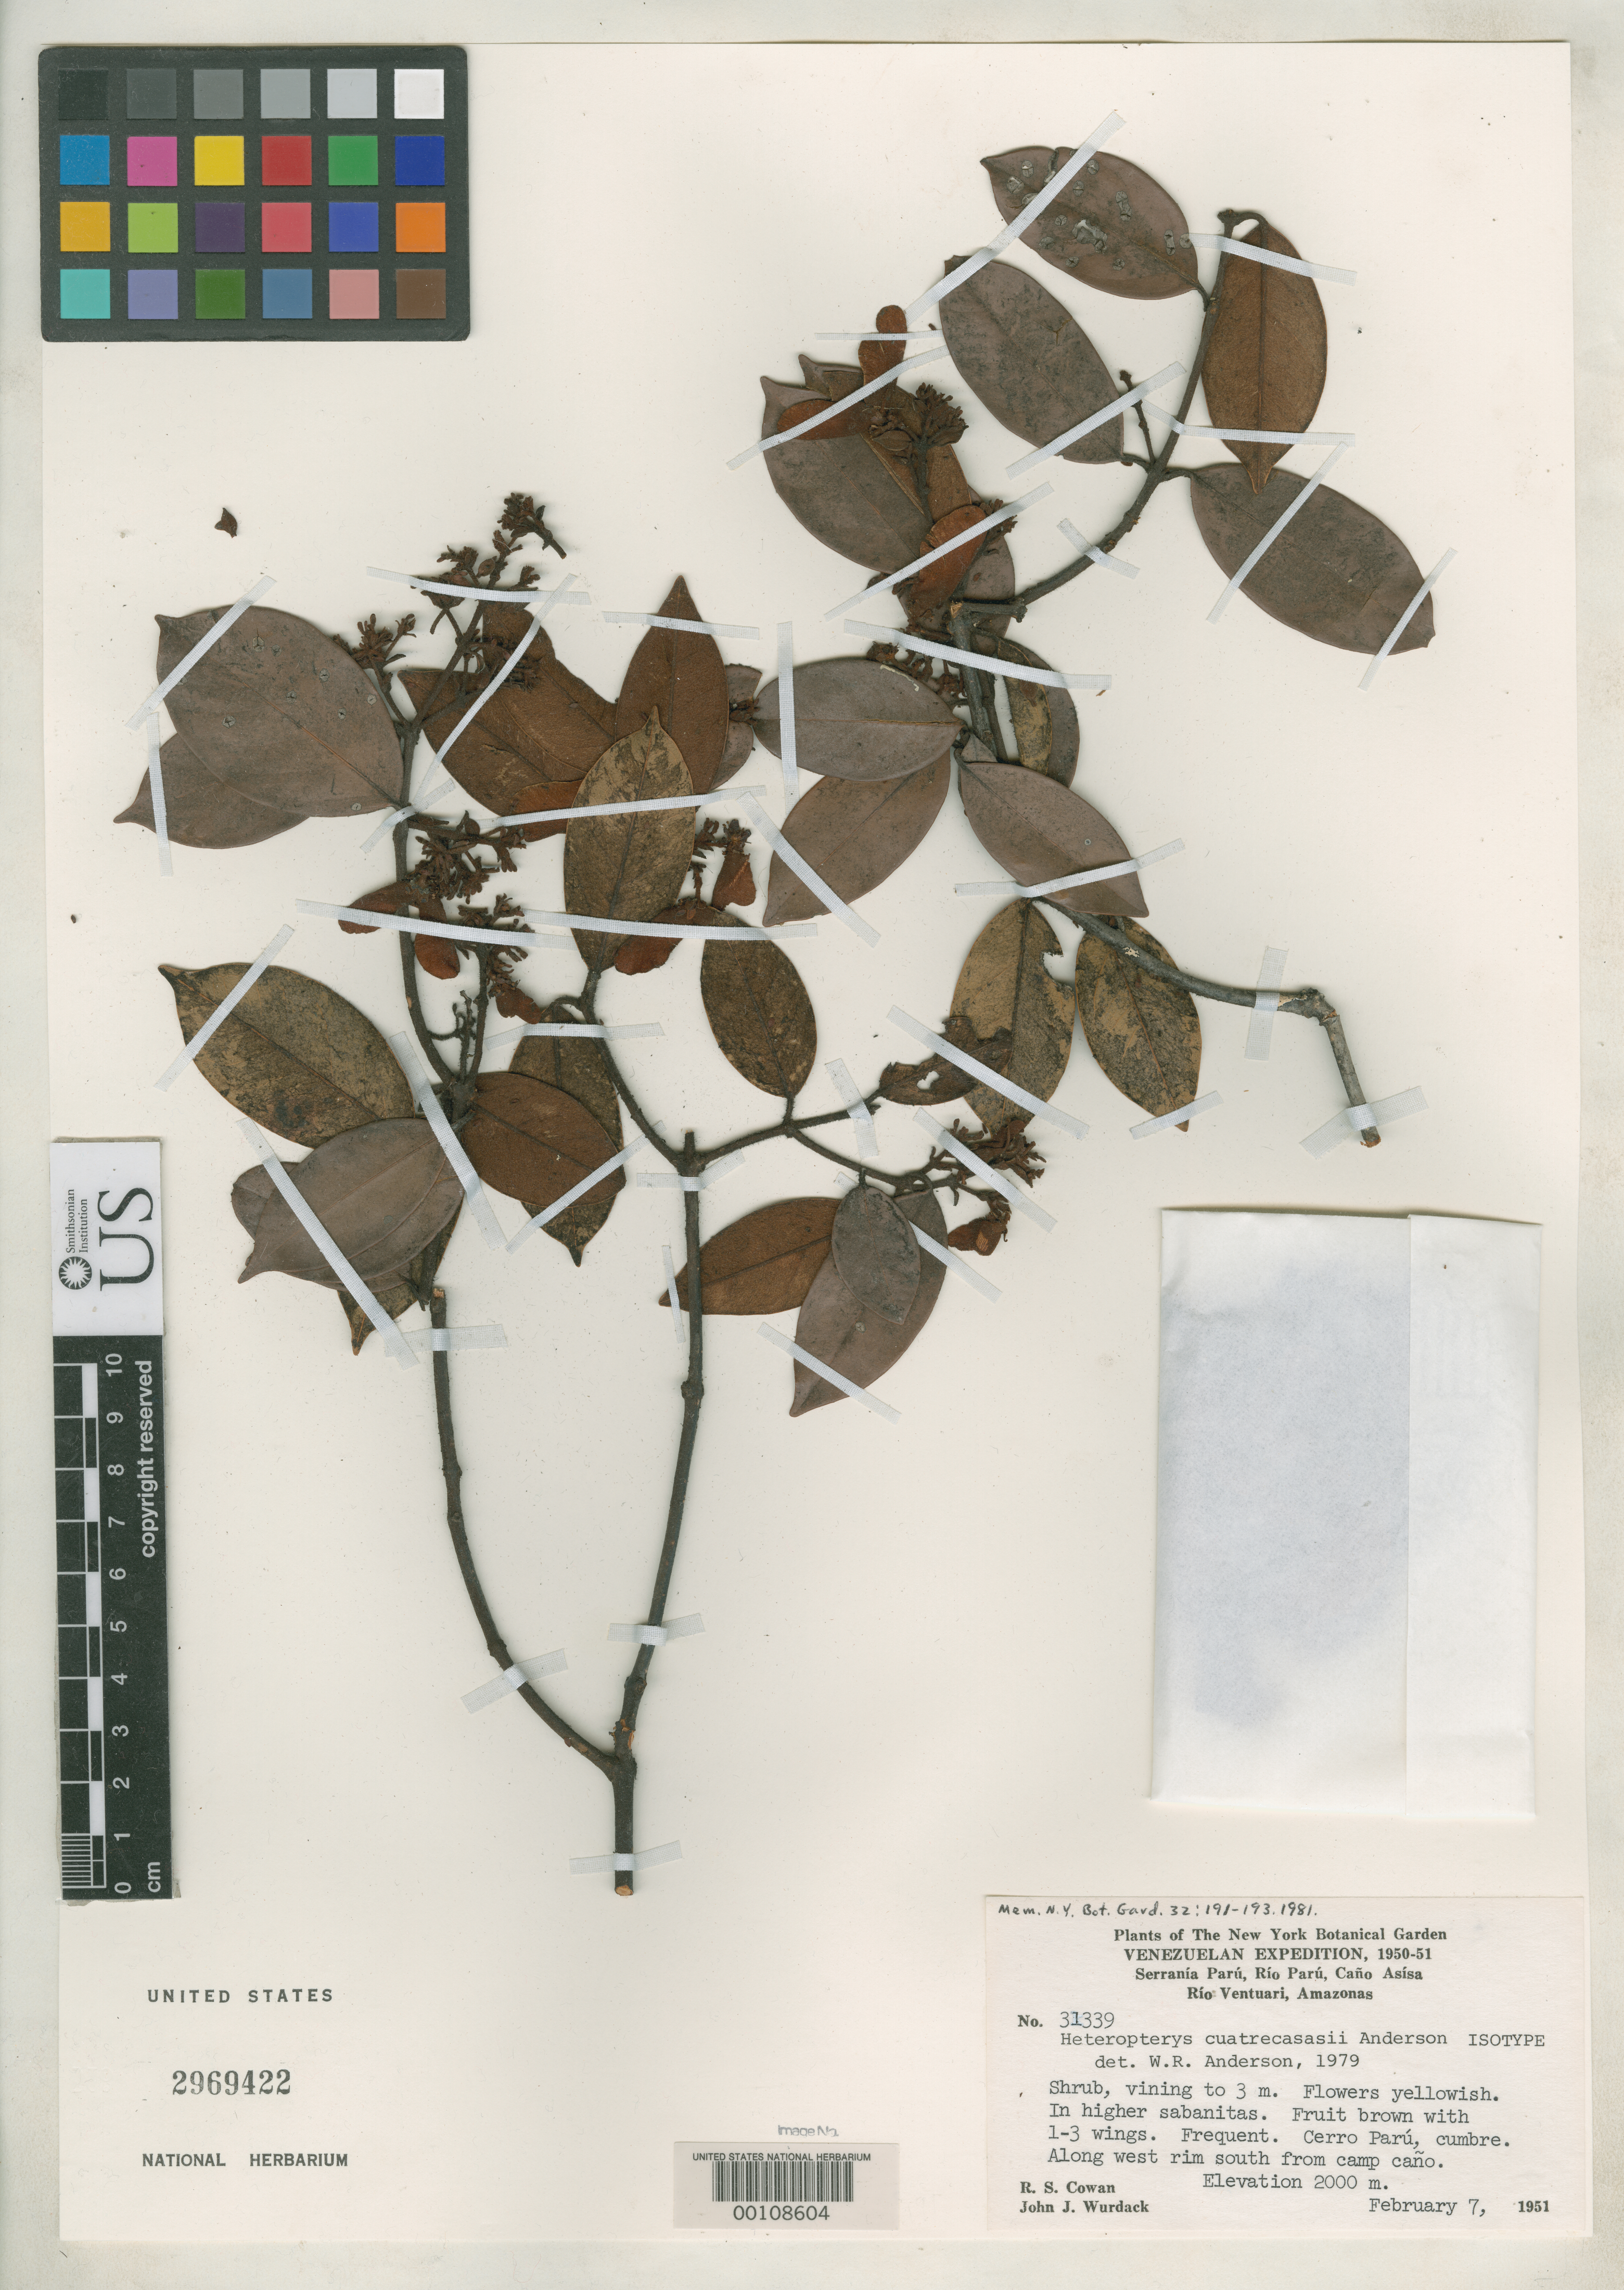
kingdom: Plantae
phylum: Tracheophyta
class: Magnoliopsida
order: Malpighiales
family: Malpighiaceae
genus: Heteropterys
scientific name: Heteropterys cuatrecasasii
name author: W.R. Anderson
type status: Isotype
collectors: R. S. Cowan & J. J. Wurdack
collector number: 31339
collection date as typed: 07 Feb 1951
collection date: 1951-02-07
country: Venezuela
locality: Cerroparu.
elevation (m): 2000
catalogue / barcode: US 2969422